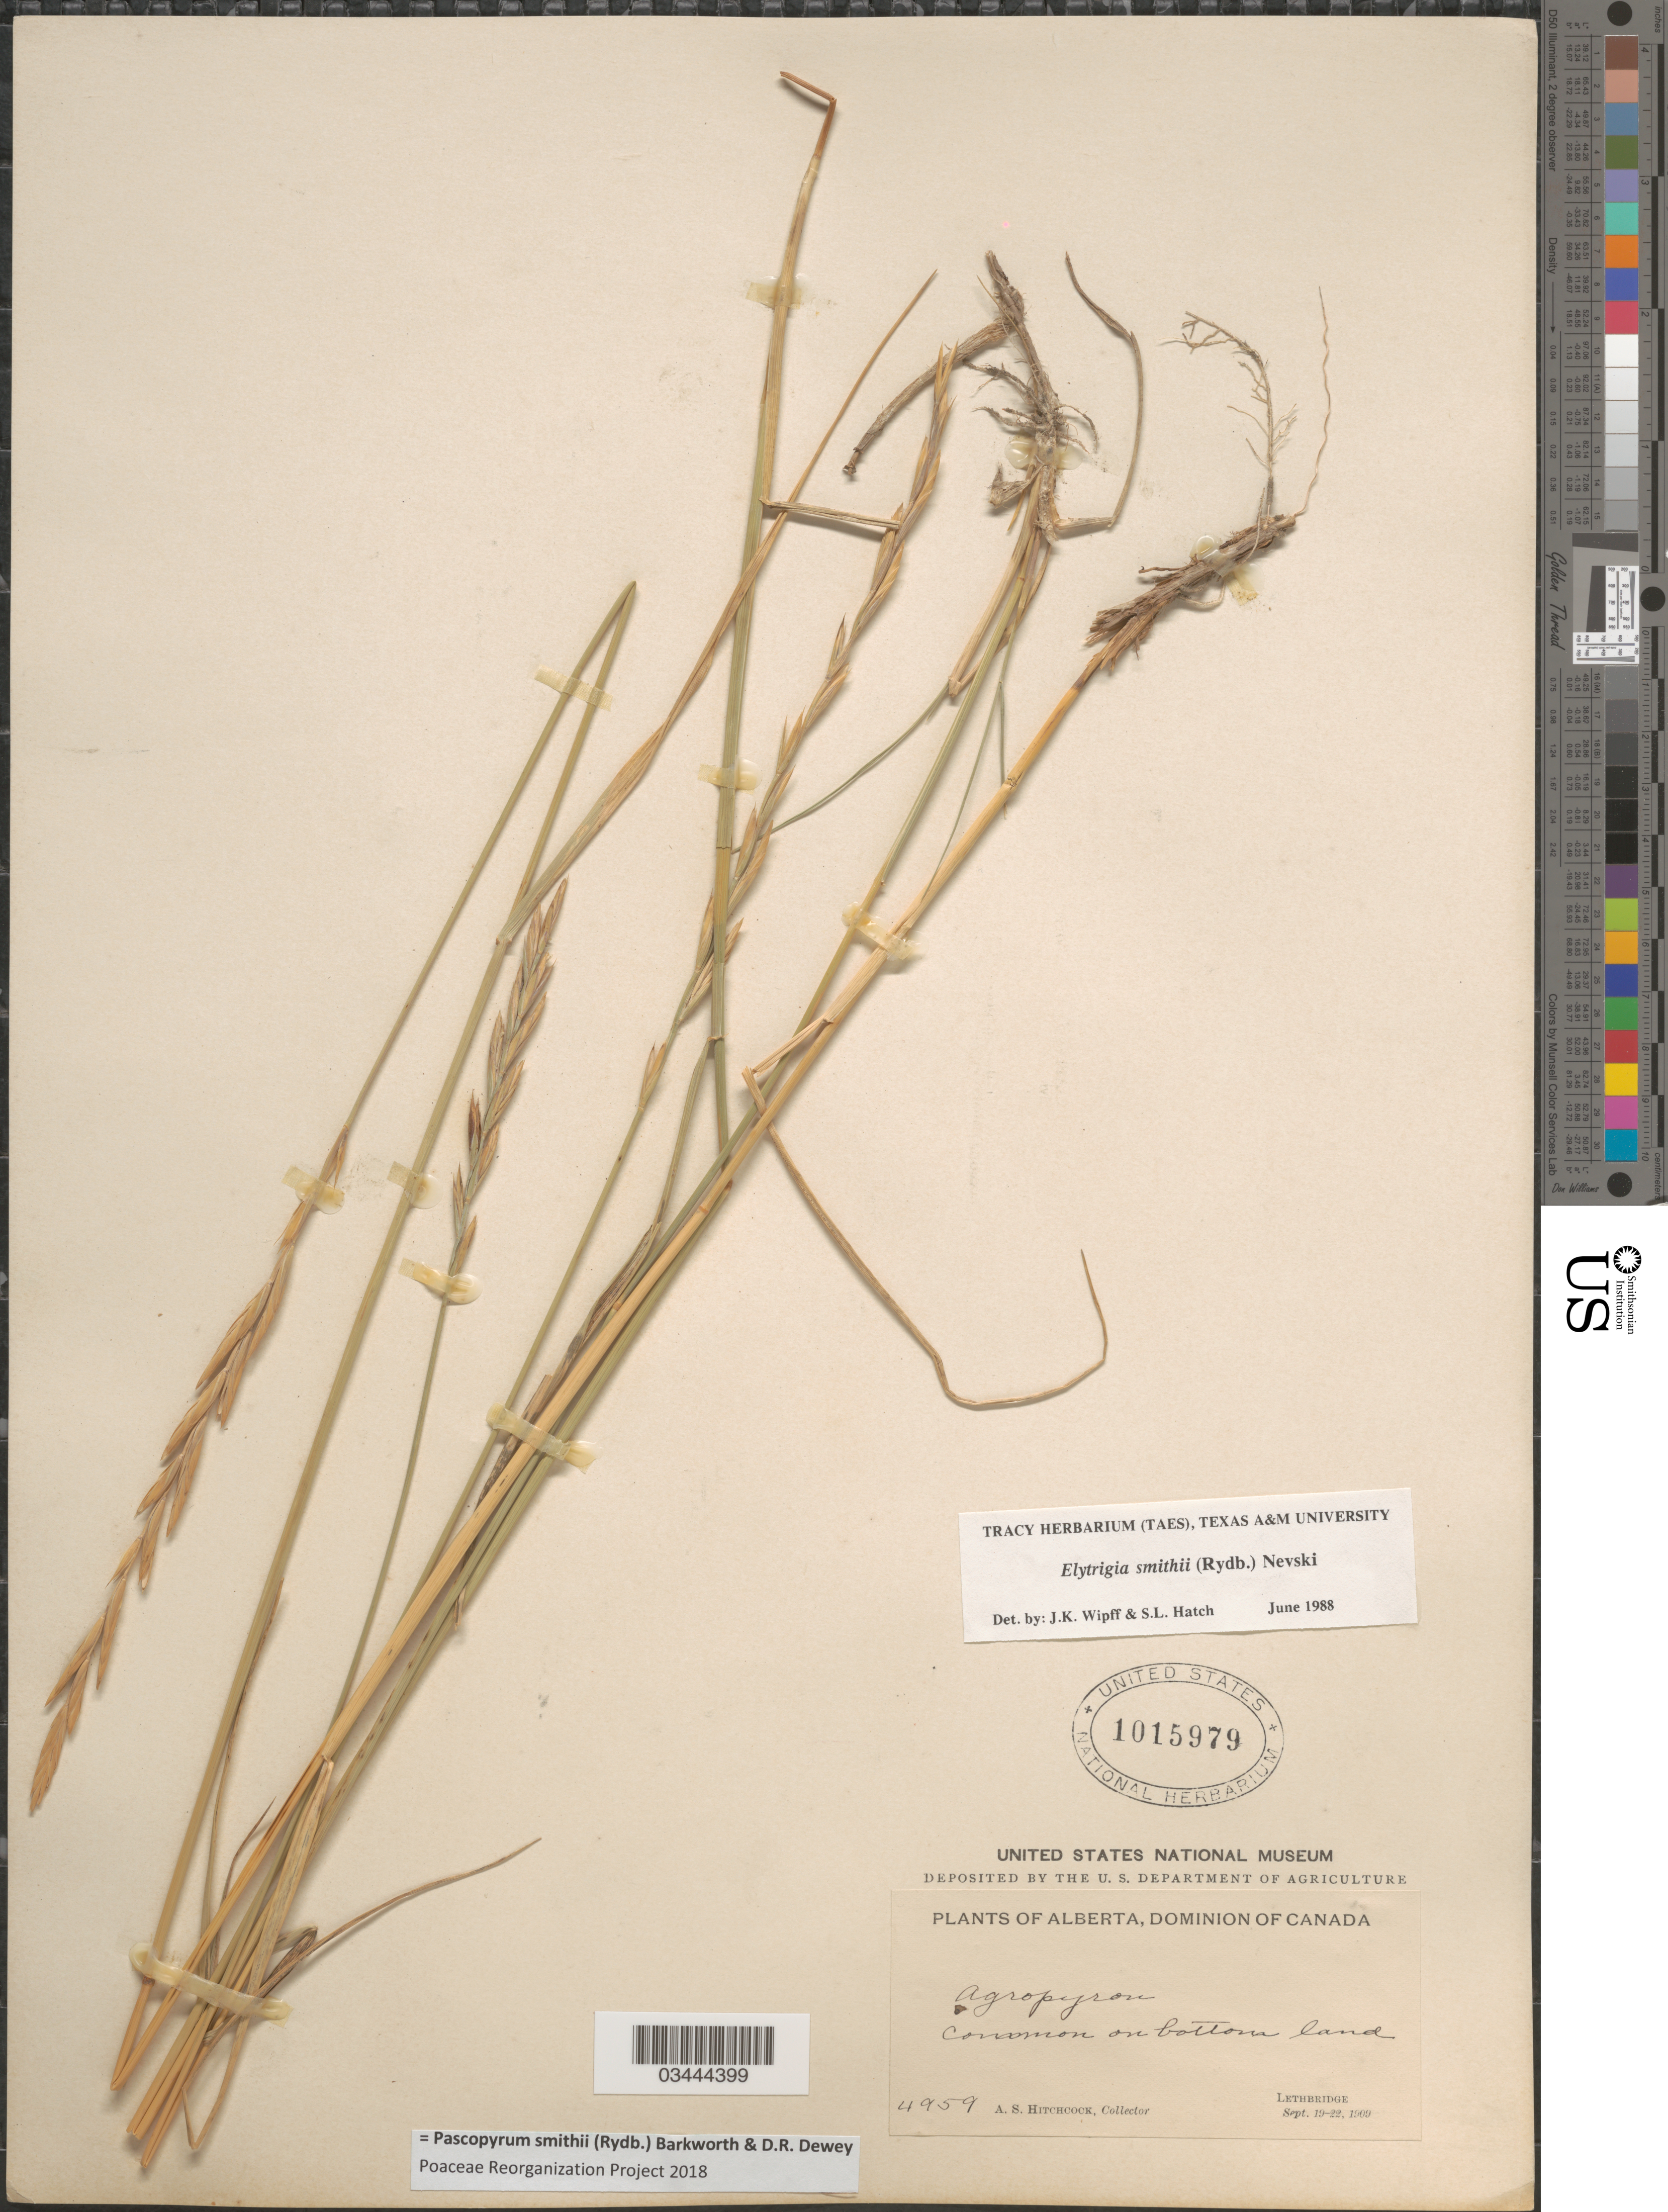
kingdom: Plantae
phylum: Tracheophyta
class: Liliopsida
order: Poales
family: Poaceae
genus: Pascopyrum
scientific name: Pascopyrum smithii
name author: (Rydb.) Barkworth & Dewey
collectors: A. S. Hitchcock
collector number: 4959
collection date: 1909-09-19/1909-09-22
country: Canada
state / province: Alberta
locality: Dominion of Canada. Lethbridge.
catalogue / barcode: US 1015979